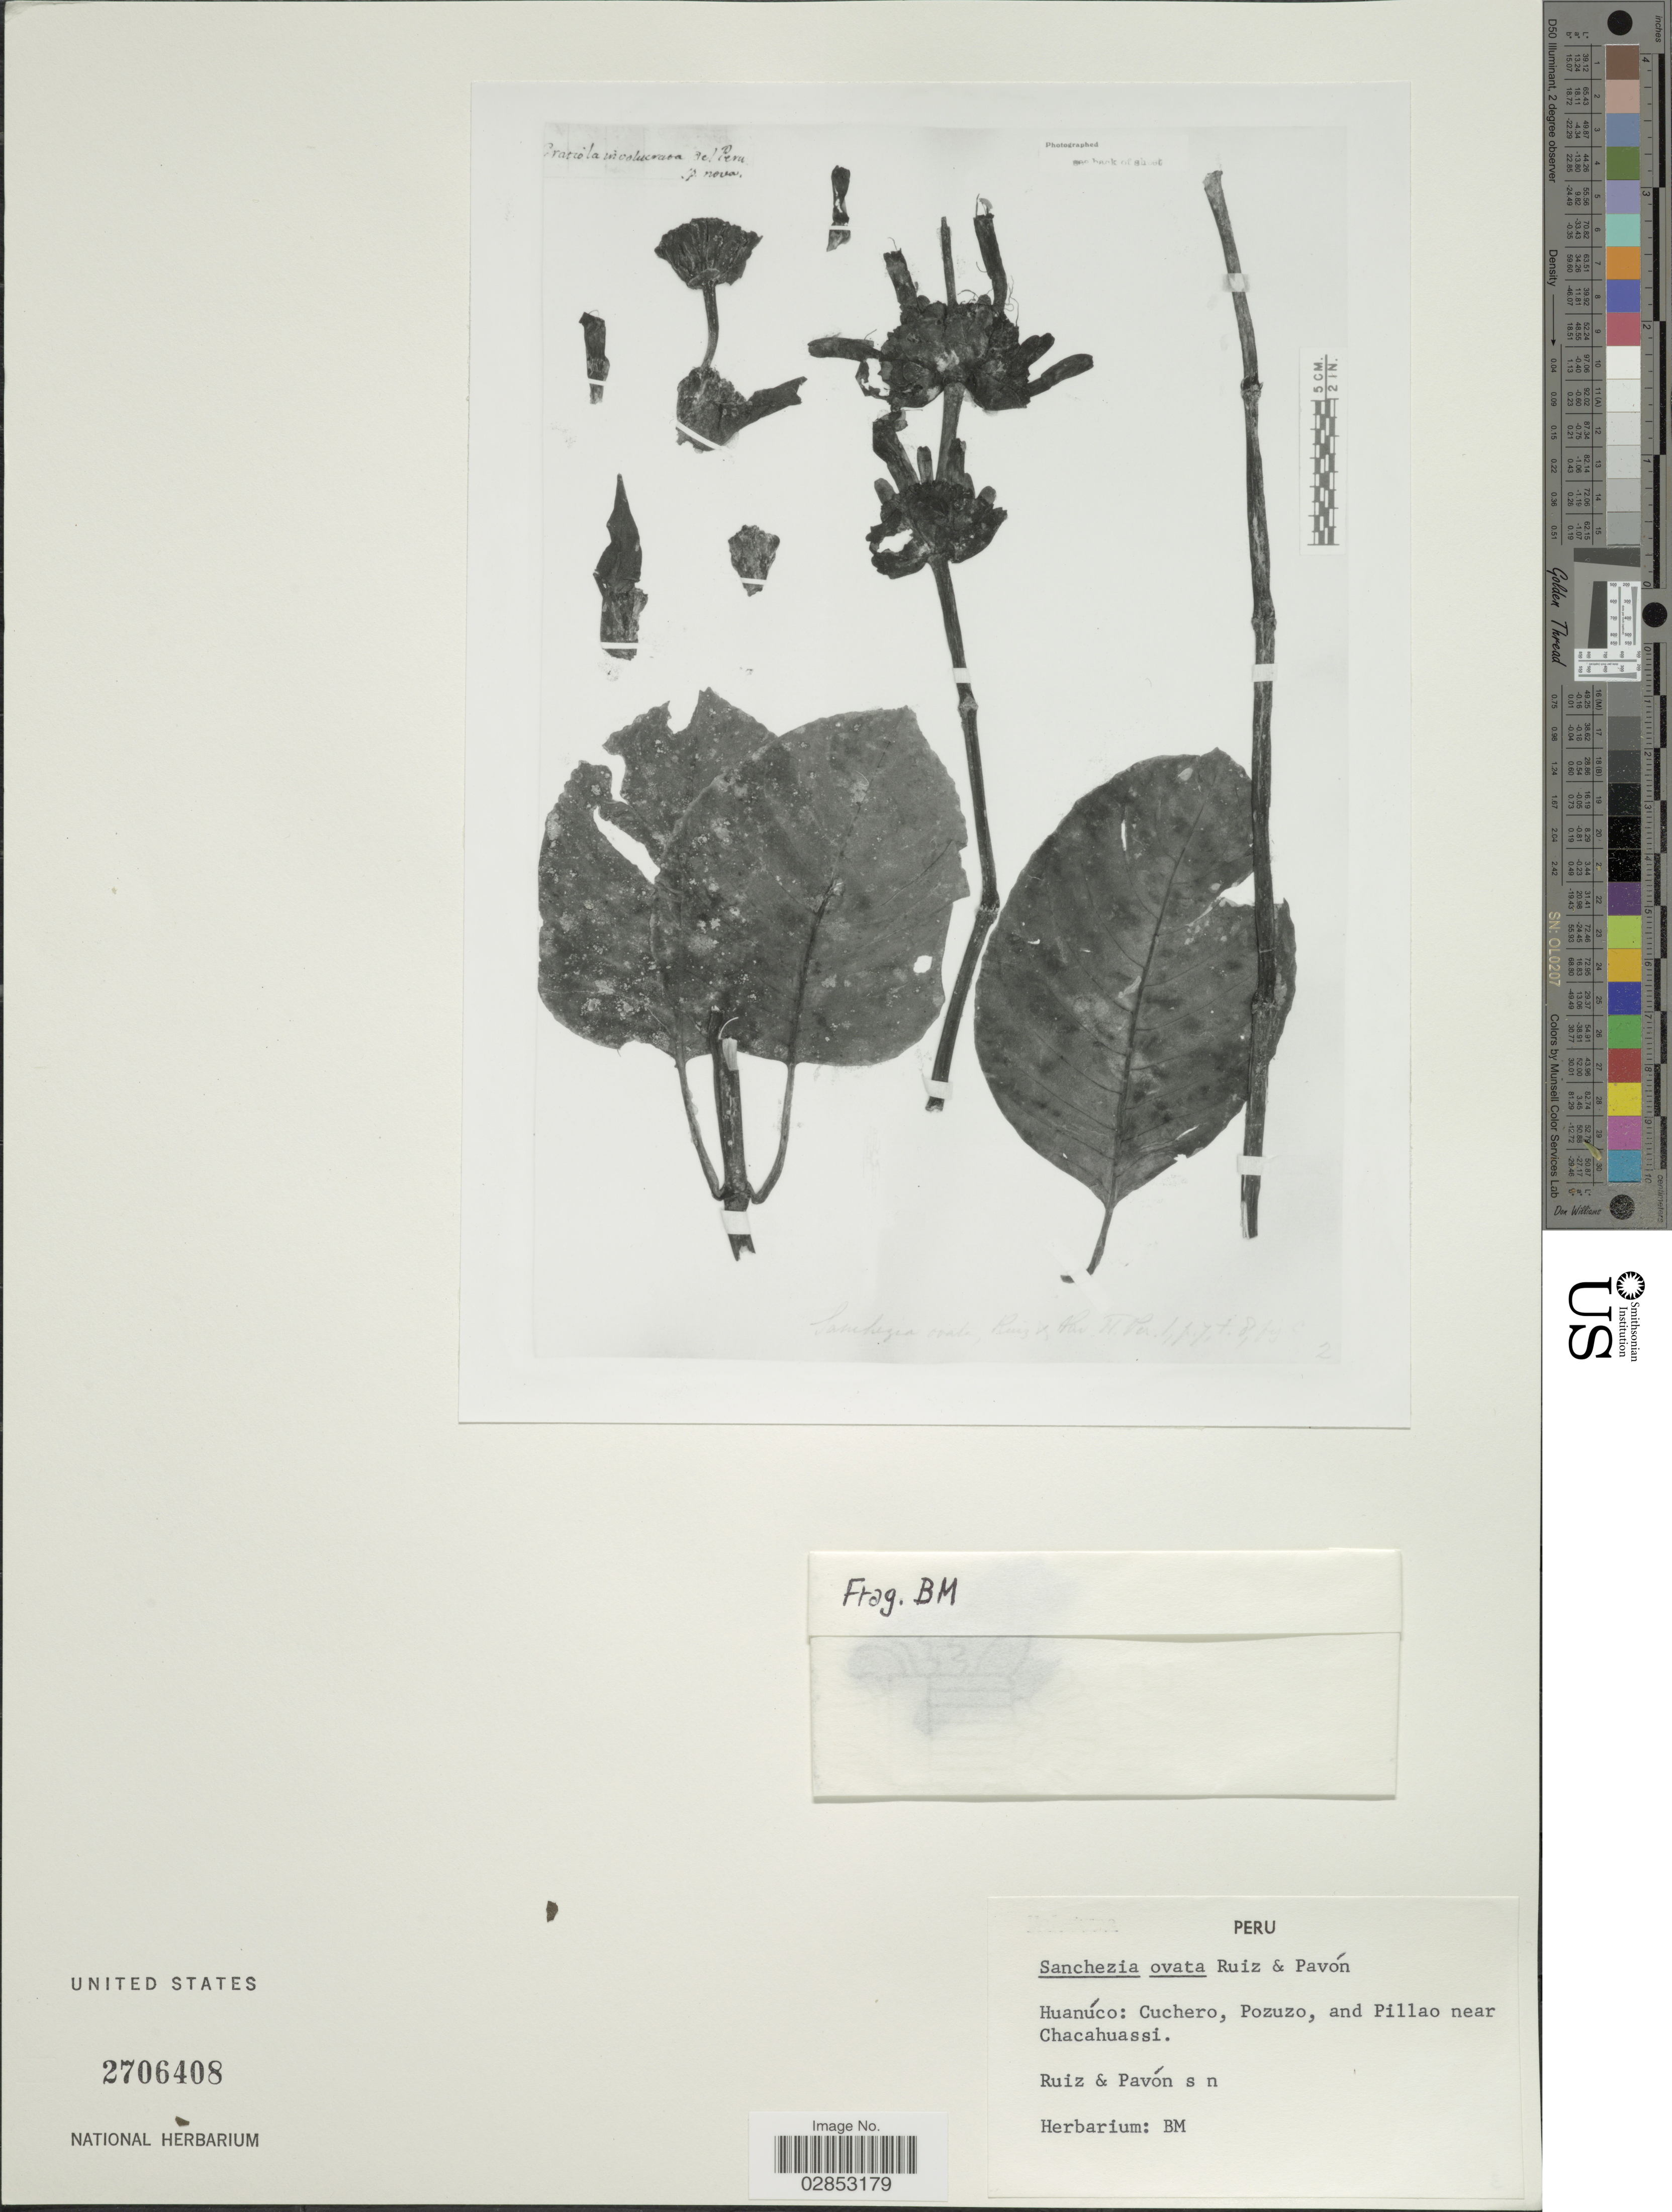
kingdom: Plantae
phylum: Tracheophyta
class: Magnoliopsida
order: Lamiales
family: Acanthaceae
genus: Sanchezia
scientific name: Sanchezia ovata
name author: Ruiz & Pav.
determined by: Azevedo, Igor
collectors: Ruiz, -- & -. Pavon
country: Peru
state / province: Huánuco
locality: Cuchero: Pozuzo, and Pillao near Chacahuassi.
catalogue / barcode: US 2706408